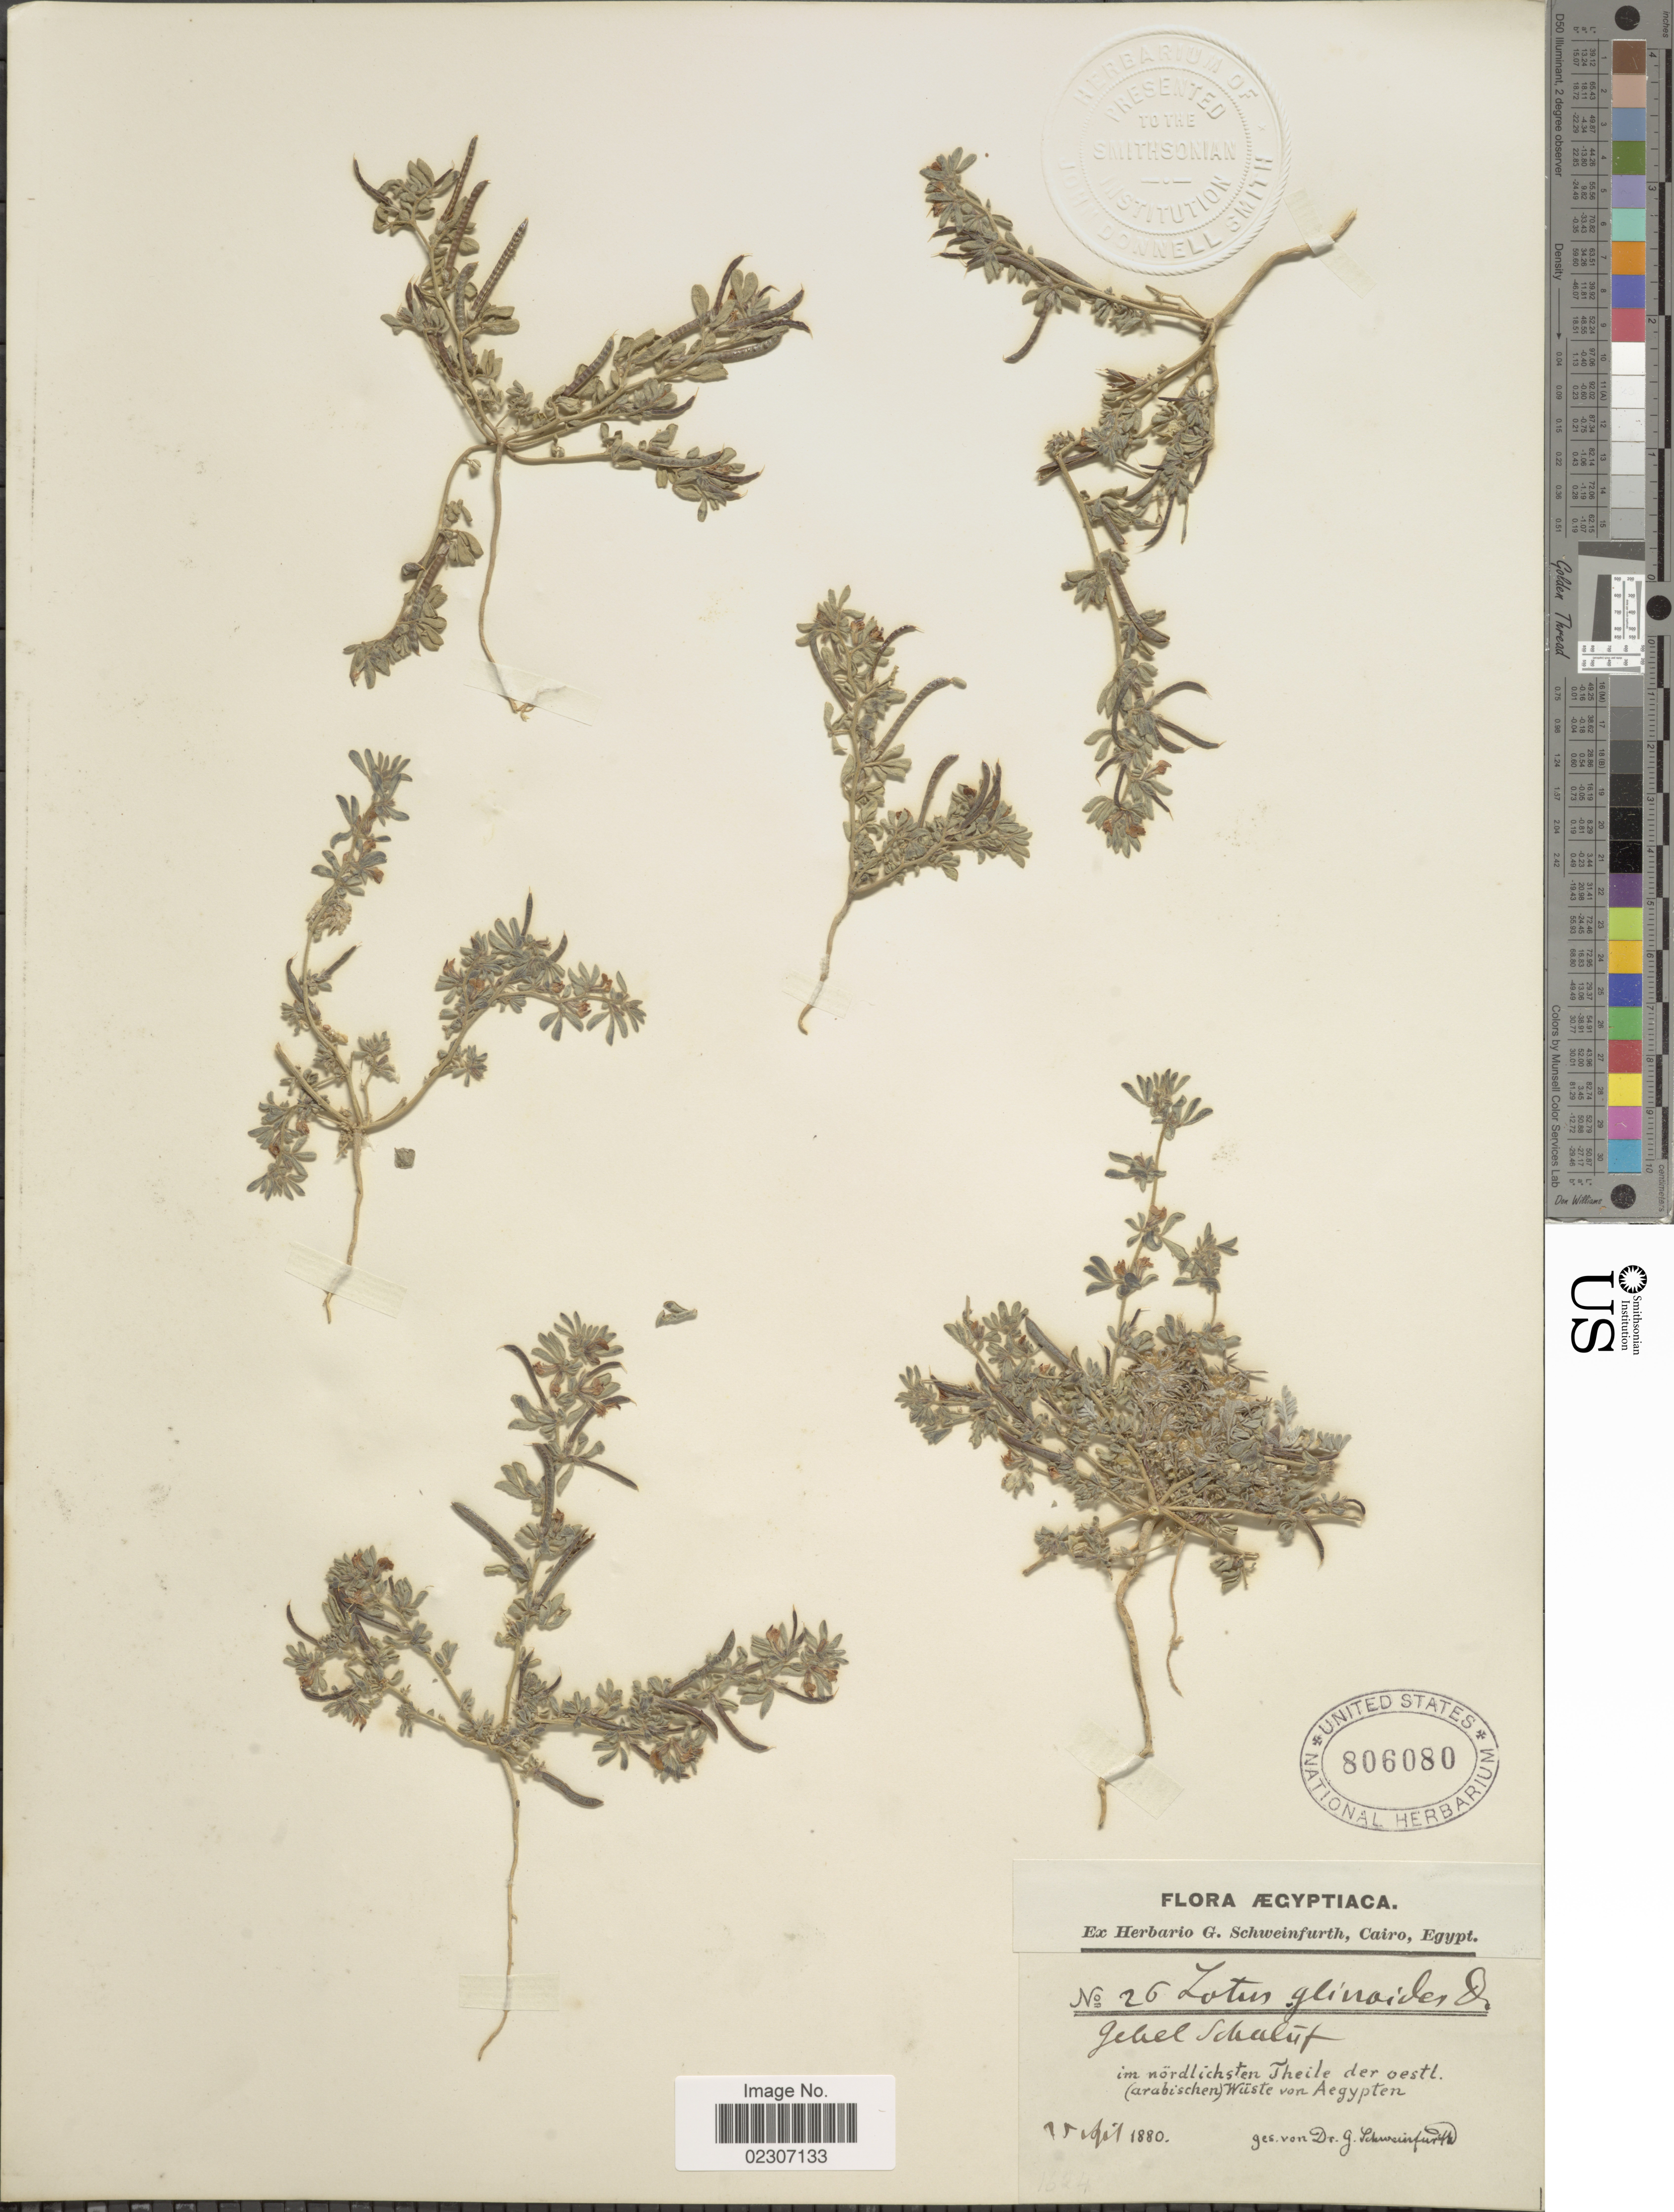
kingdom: Plantae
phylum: Tracheophyta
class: Magnoliopsida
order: Fabales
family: Fabaceae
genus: Lotus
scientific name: Lotus glinoides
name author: Delile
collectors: G. A. Schweinfurth (herbarium)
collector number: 26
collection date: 1880-04-25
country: Egypt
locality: Aegytiaca, Im nordlichtsten Theile der oestl. (arabischen) Wuste von Aegypten.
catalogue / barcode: US 806080